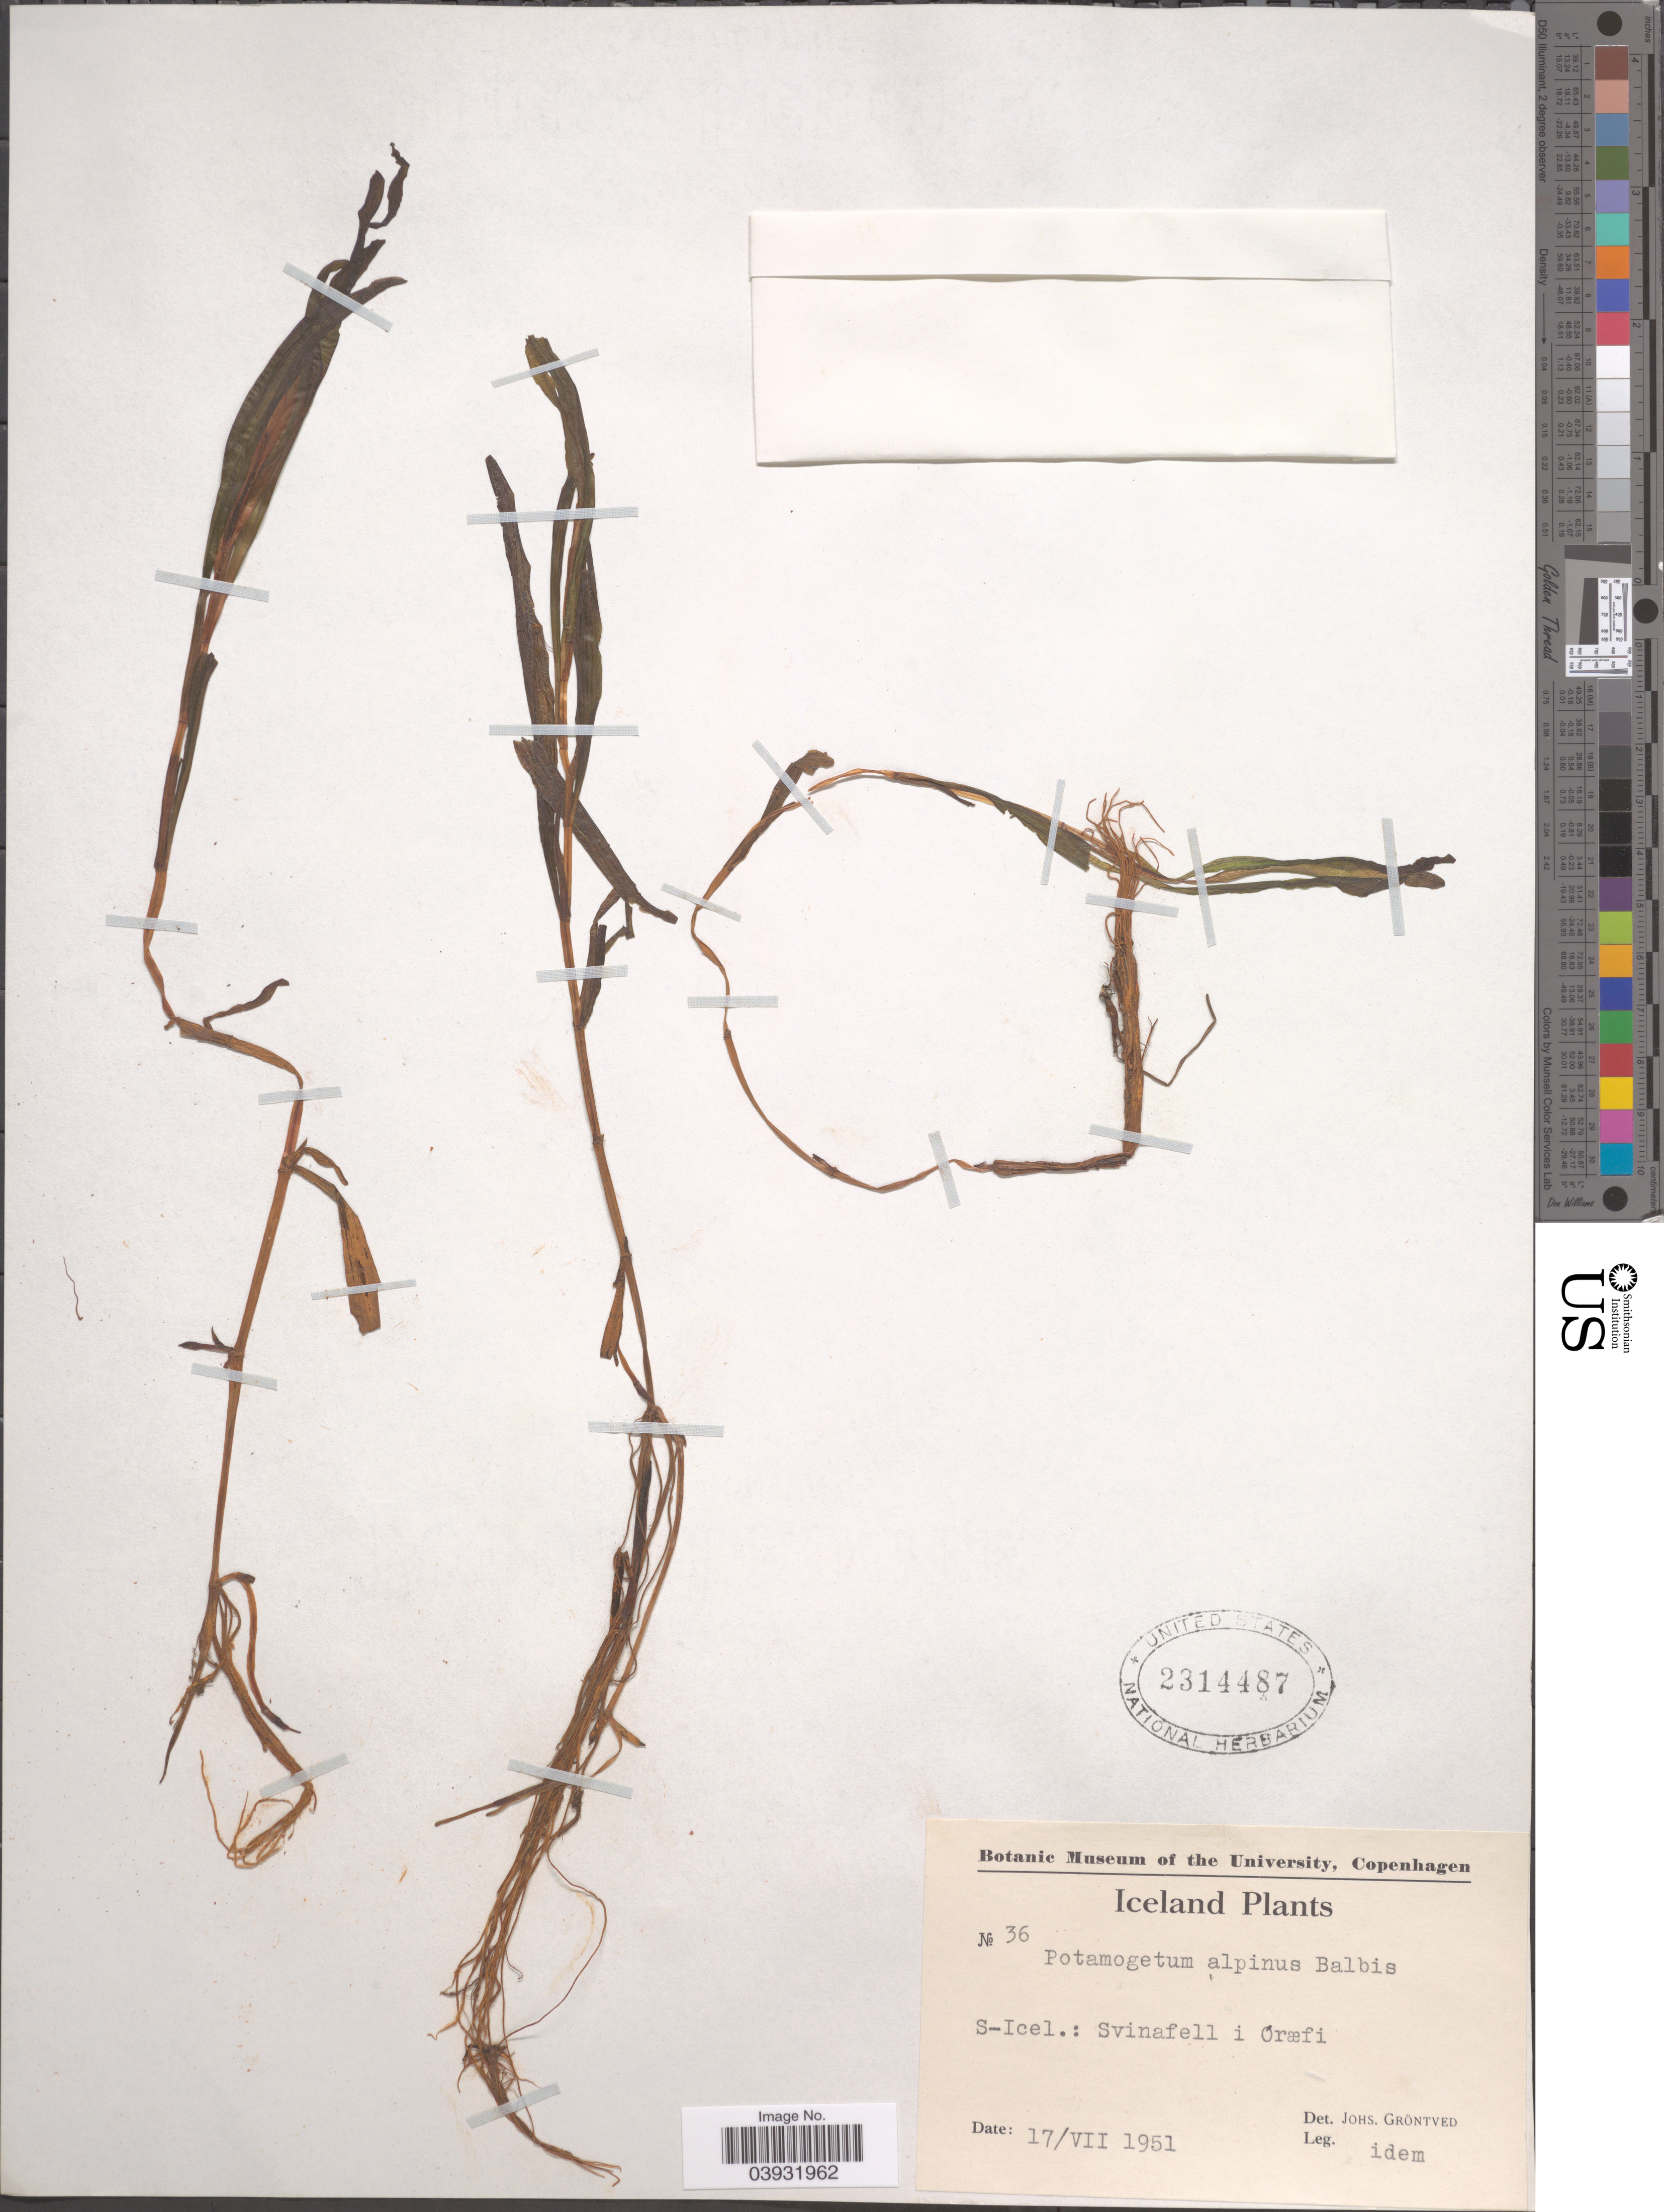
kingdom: Plantae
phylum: Tracheophyta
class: Liliopsida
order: Alismatales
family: Potamogetonaceae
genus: Potamogeton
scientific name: Potamogeton alpinus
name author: Balb.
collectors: J. Gröntved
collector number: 36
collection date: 1951-07-17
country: Iceland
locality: S-Icel.: Svinafell i Oræfi.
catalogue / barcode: US 2314487